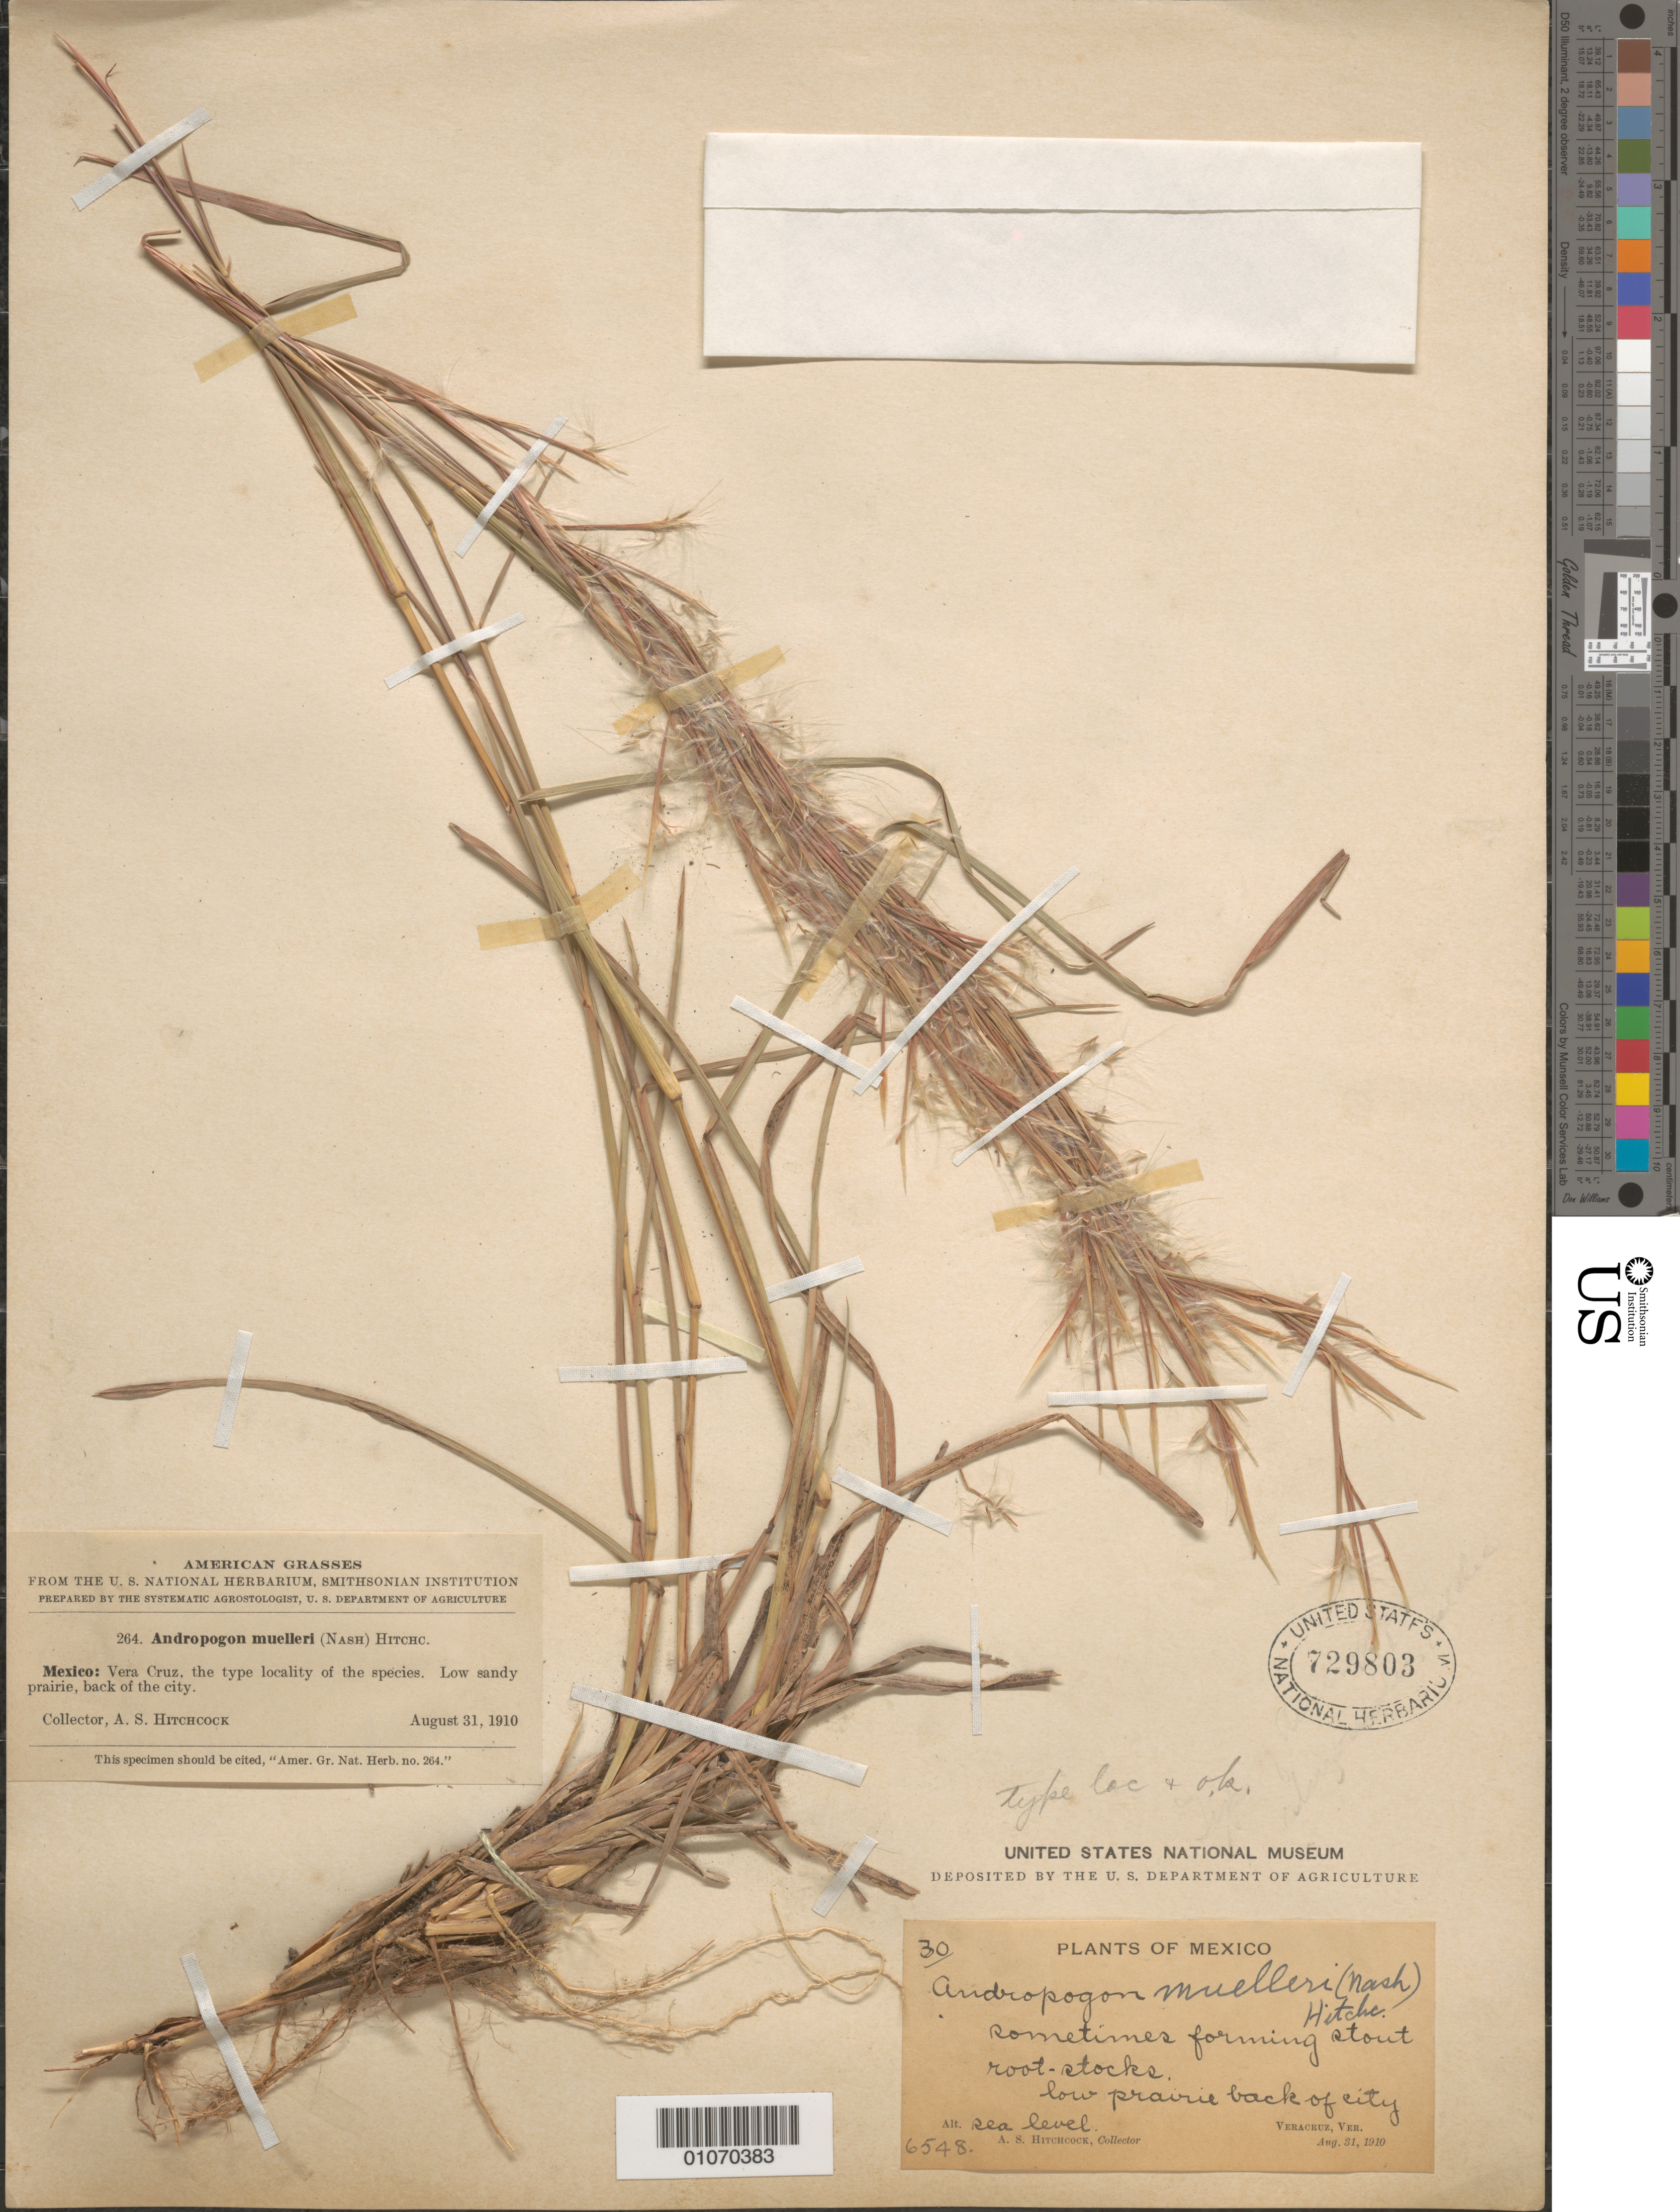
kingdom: Plantae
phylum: Tracheophyta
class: Liliopsida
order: Poales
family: Poaceae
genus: Andropogon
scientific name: Andropogon muelleri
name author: (Nash) Hitchc.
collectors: A. S. Hitchcock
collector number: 264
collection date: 1910-08-31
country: Mexico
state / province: Veracruz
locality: Back of the city.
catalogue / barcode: US 729803